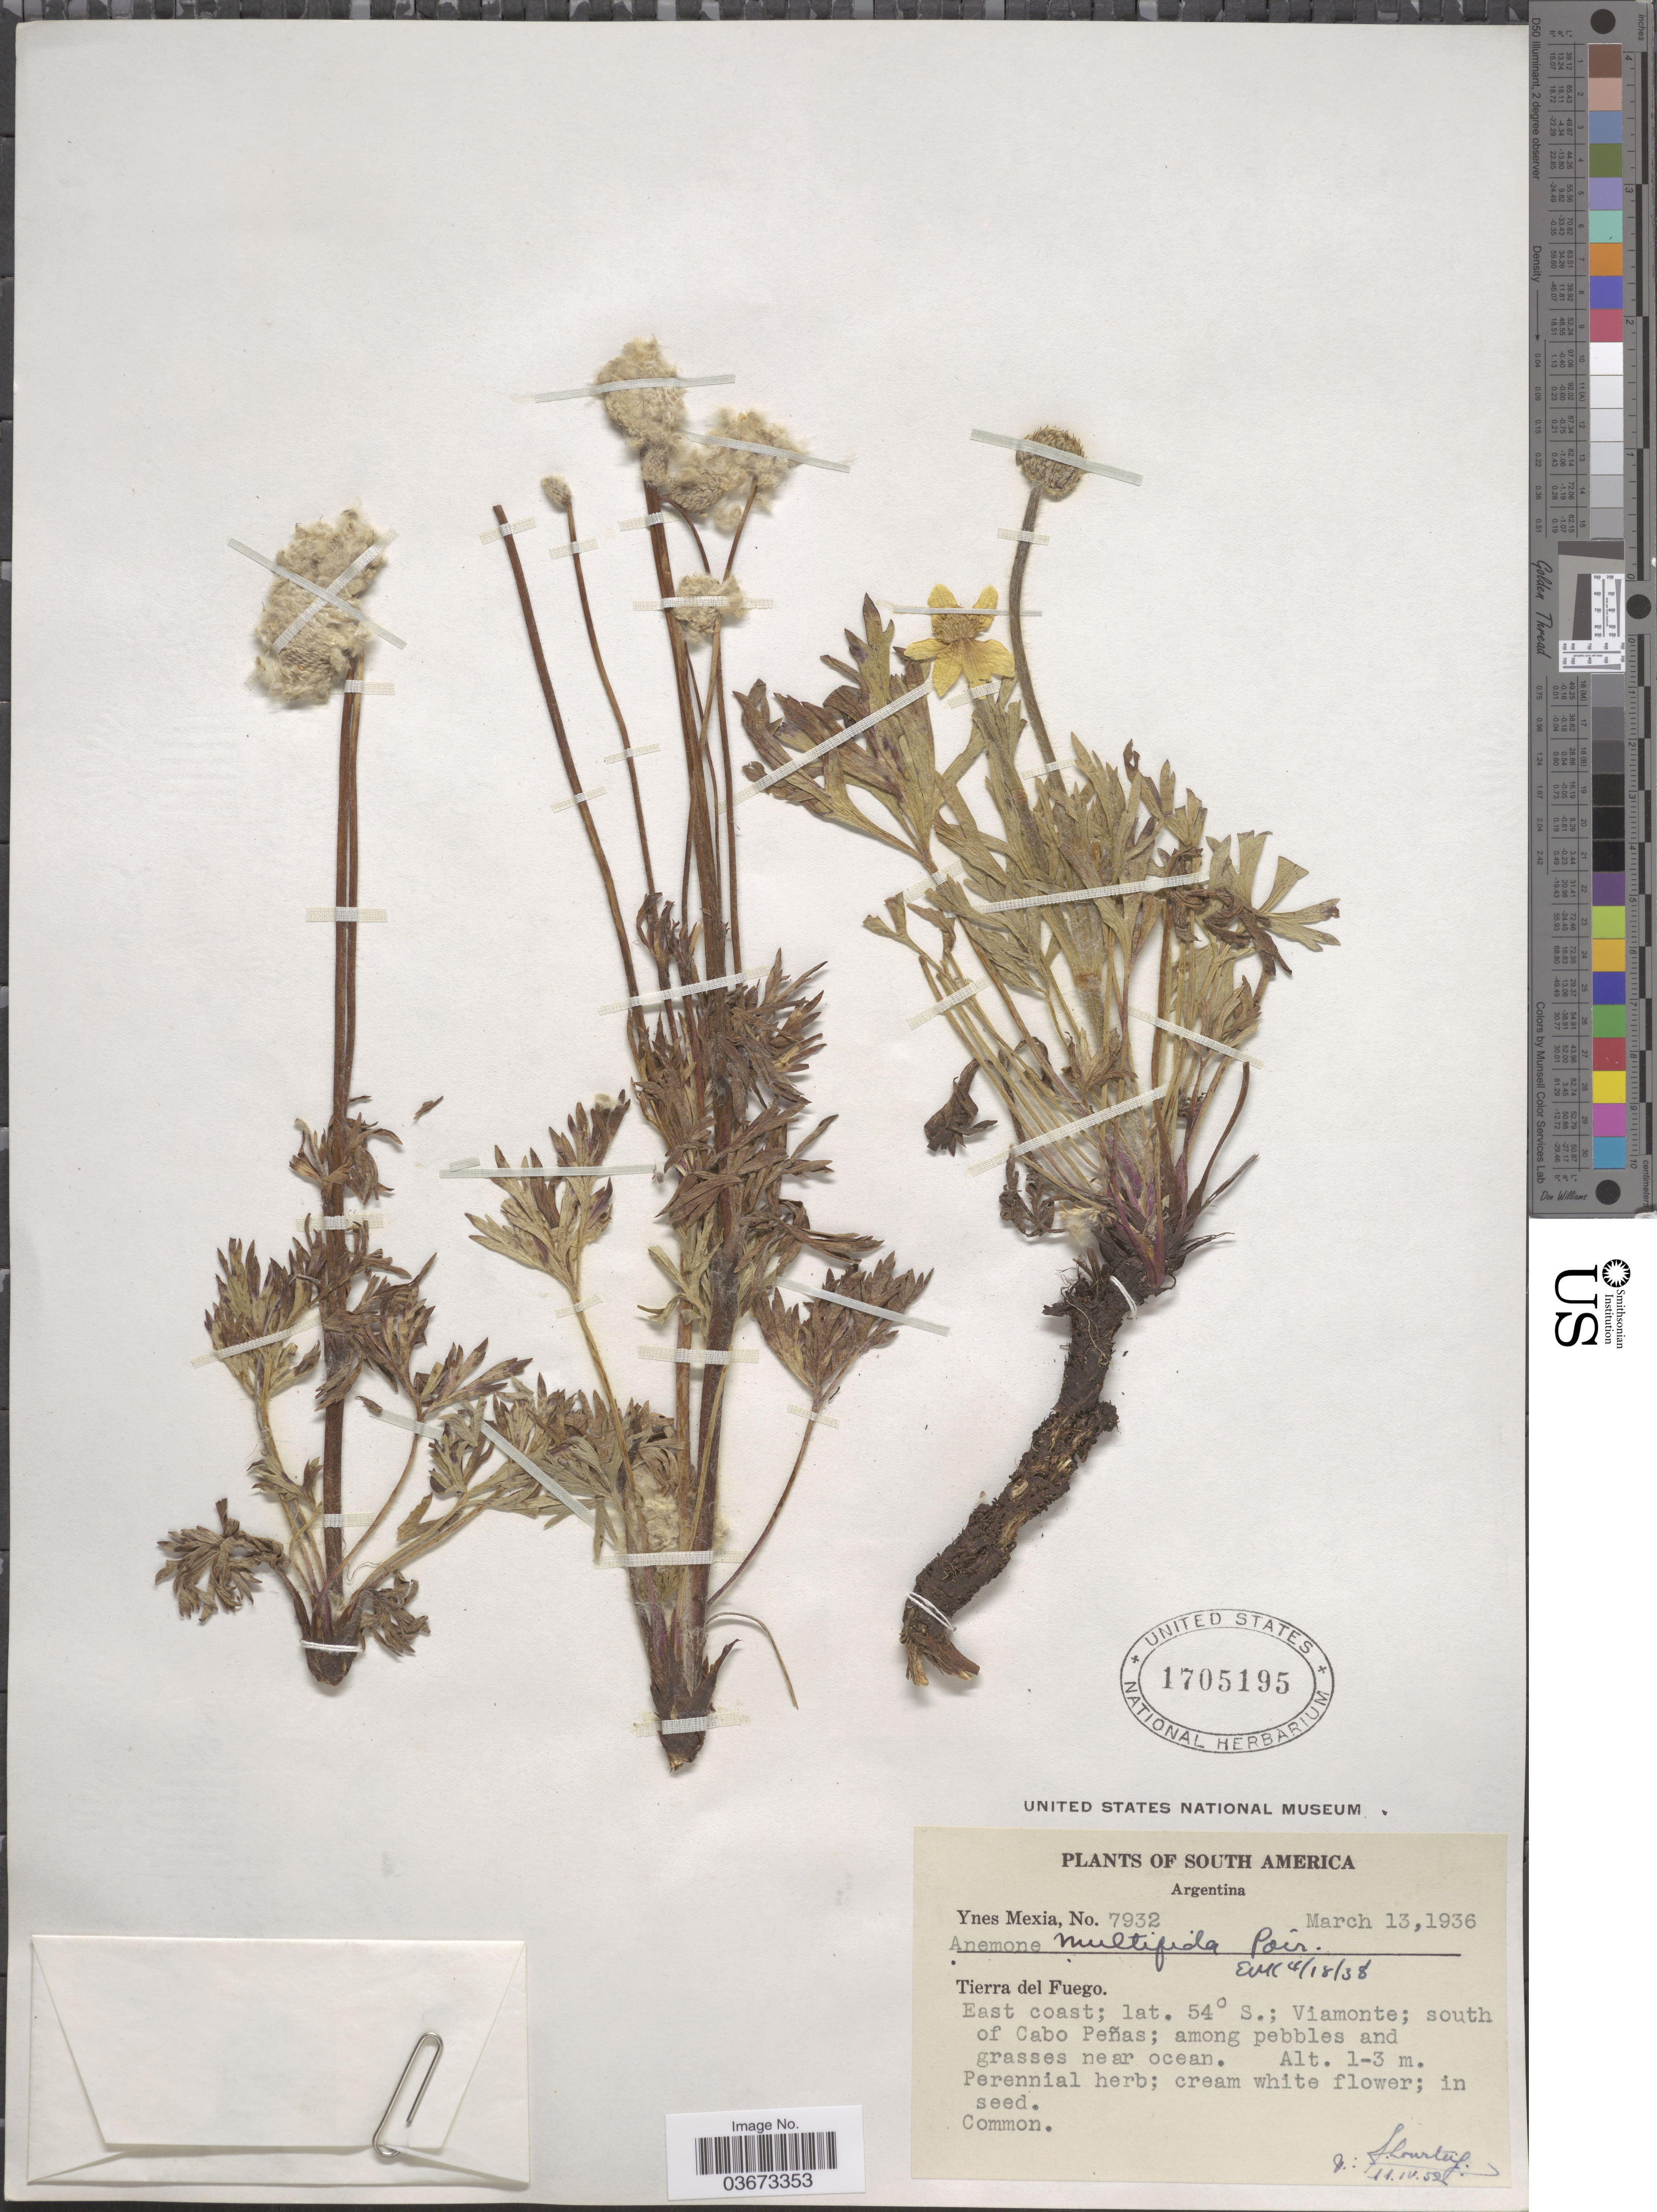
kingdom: Plantae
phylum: Tracheophyta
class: Magnoliopsida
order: Ranunculales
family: Ranunculaceae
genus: Anemone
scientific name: Anemone multifida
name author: Poir.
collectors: Y. Mexia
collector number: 7932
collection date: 1936-03-13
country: Argentina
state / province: Tierra del Fuego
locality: East Coast. Viamonte; south of Cabo Peñas.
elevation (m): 1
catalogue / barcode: US 1705195